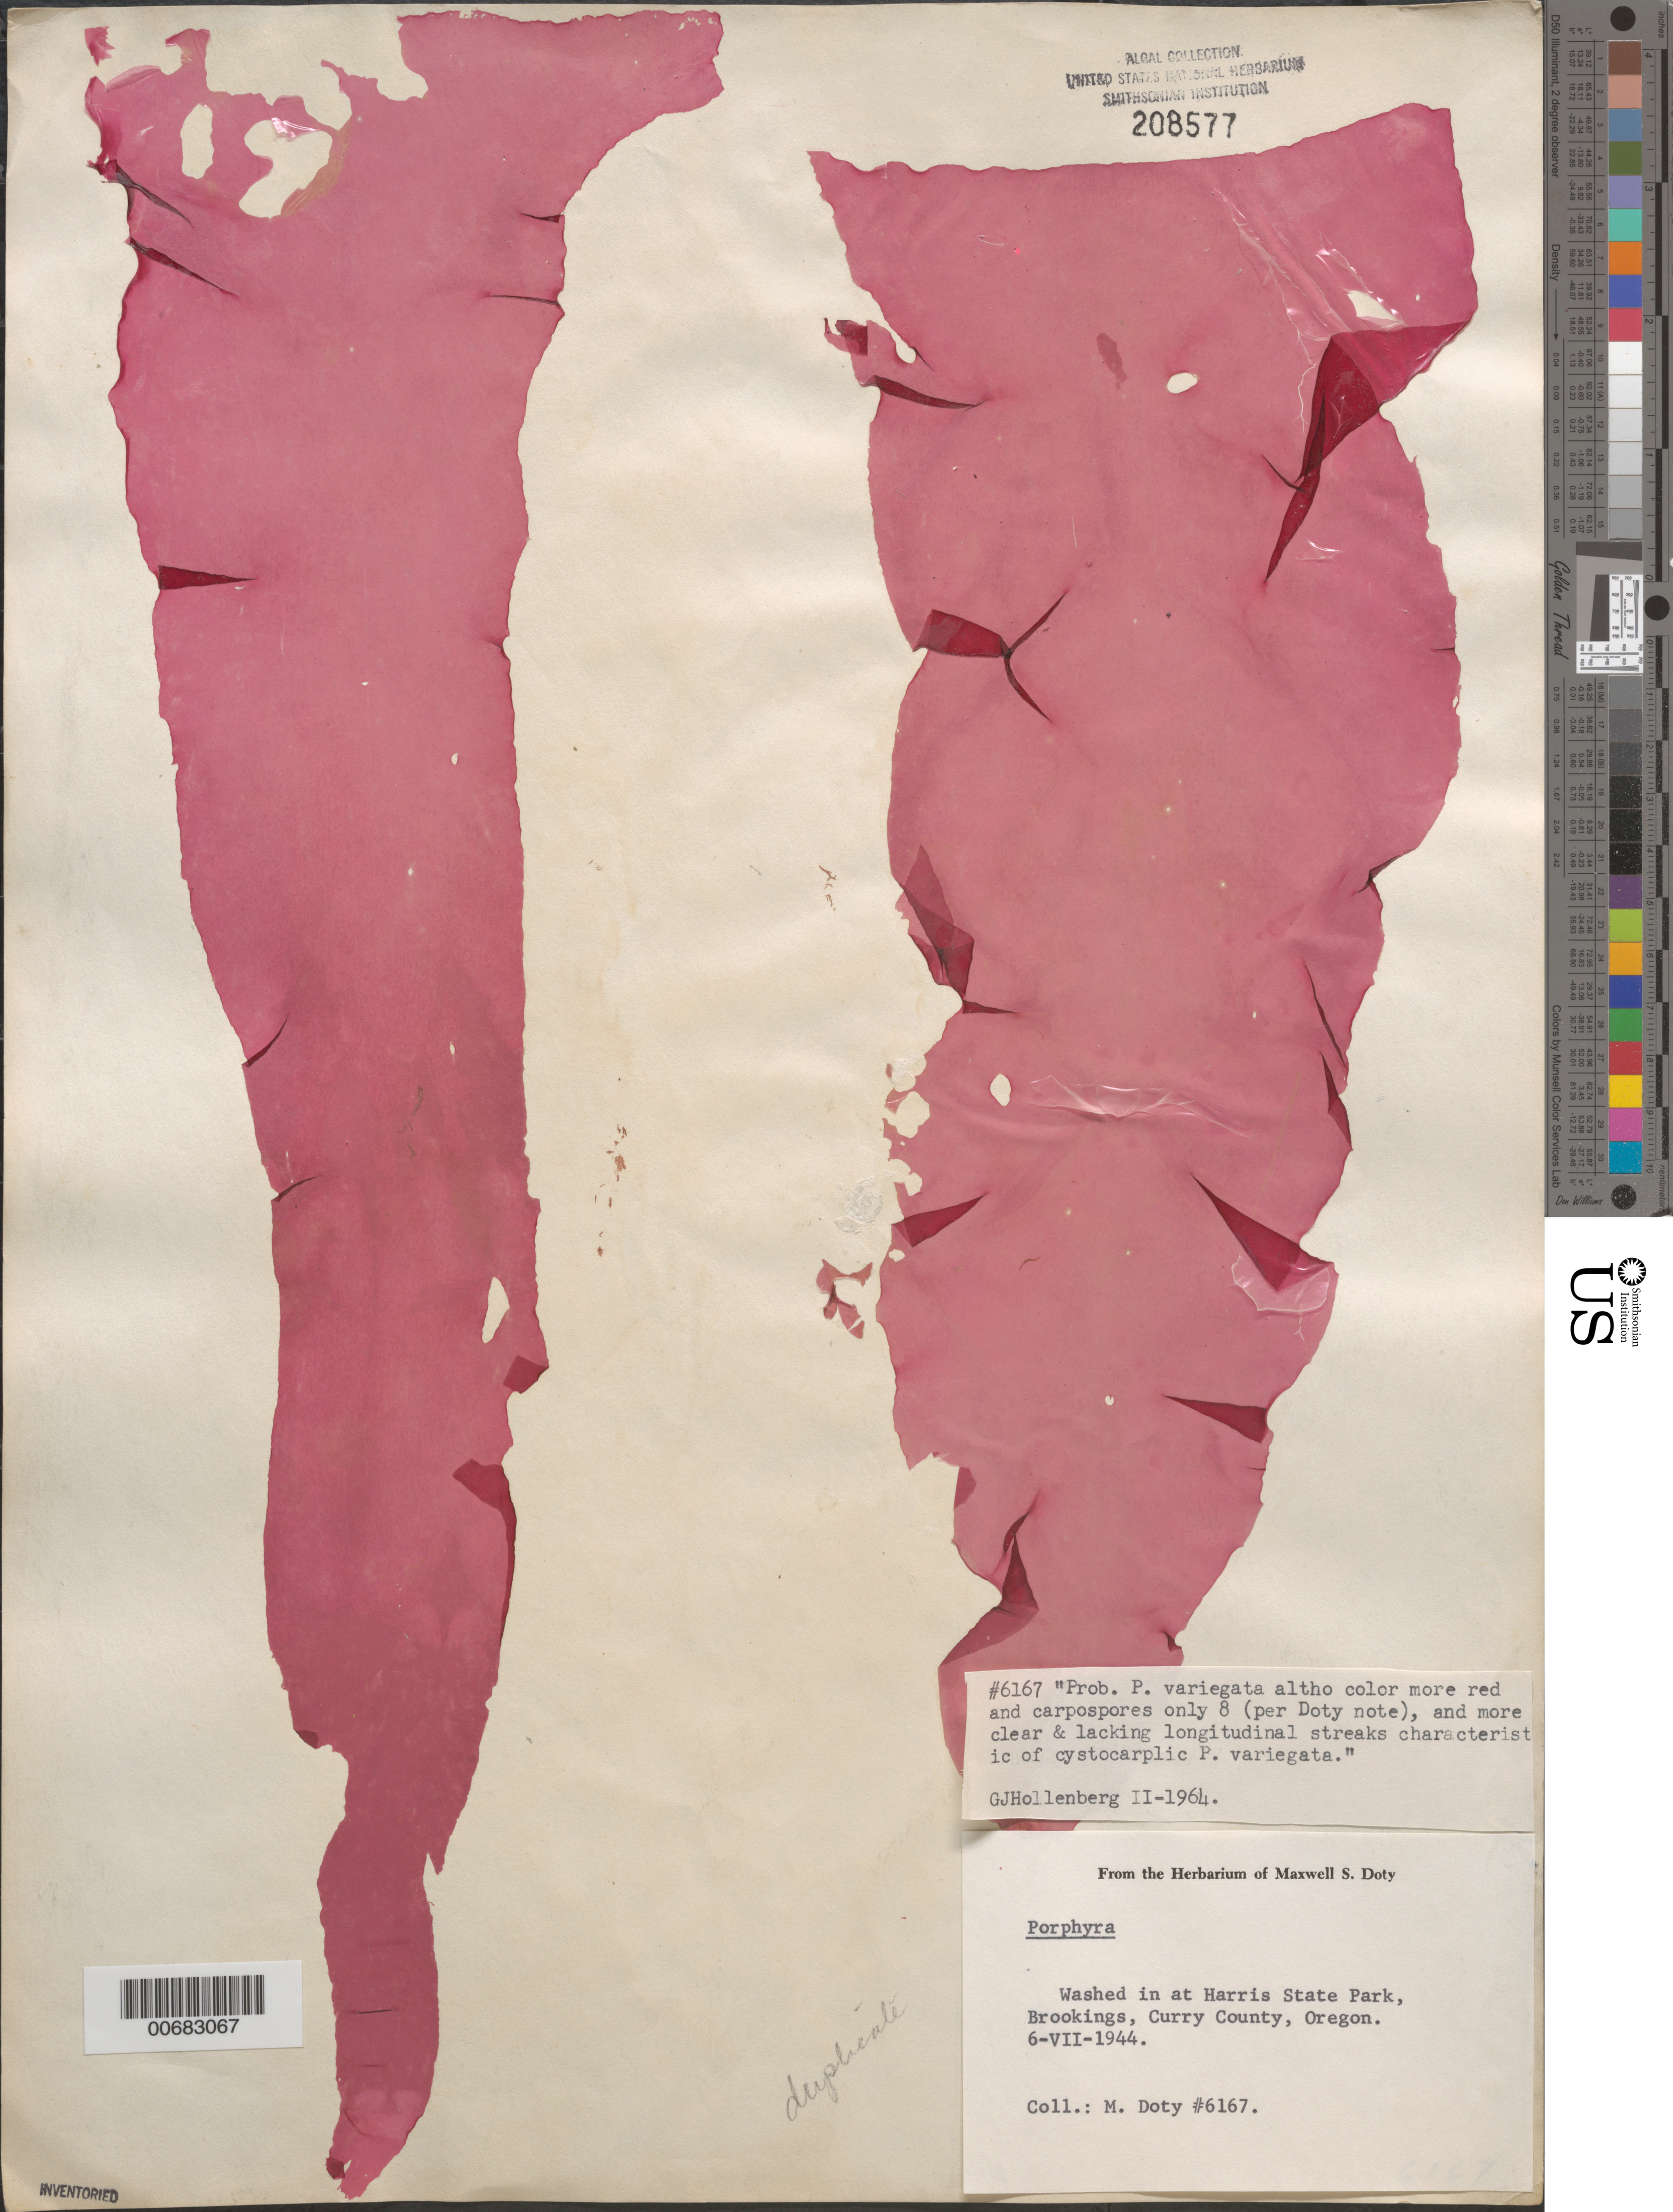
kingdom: Plantae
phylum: Rhodophyta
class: Bangiophyceae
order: Bangiales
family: Bangiaceae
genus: Porphyra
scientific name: Porphyra variegata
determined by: Hollenberg, George J.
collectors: M. S. Doty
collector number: MSD 6167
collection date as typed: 06 Jul 1944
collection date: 1944-07-06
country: United States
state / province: Oregon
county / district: Curry County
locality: Harris State Park, Brookings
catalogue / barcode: US 208577